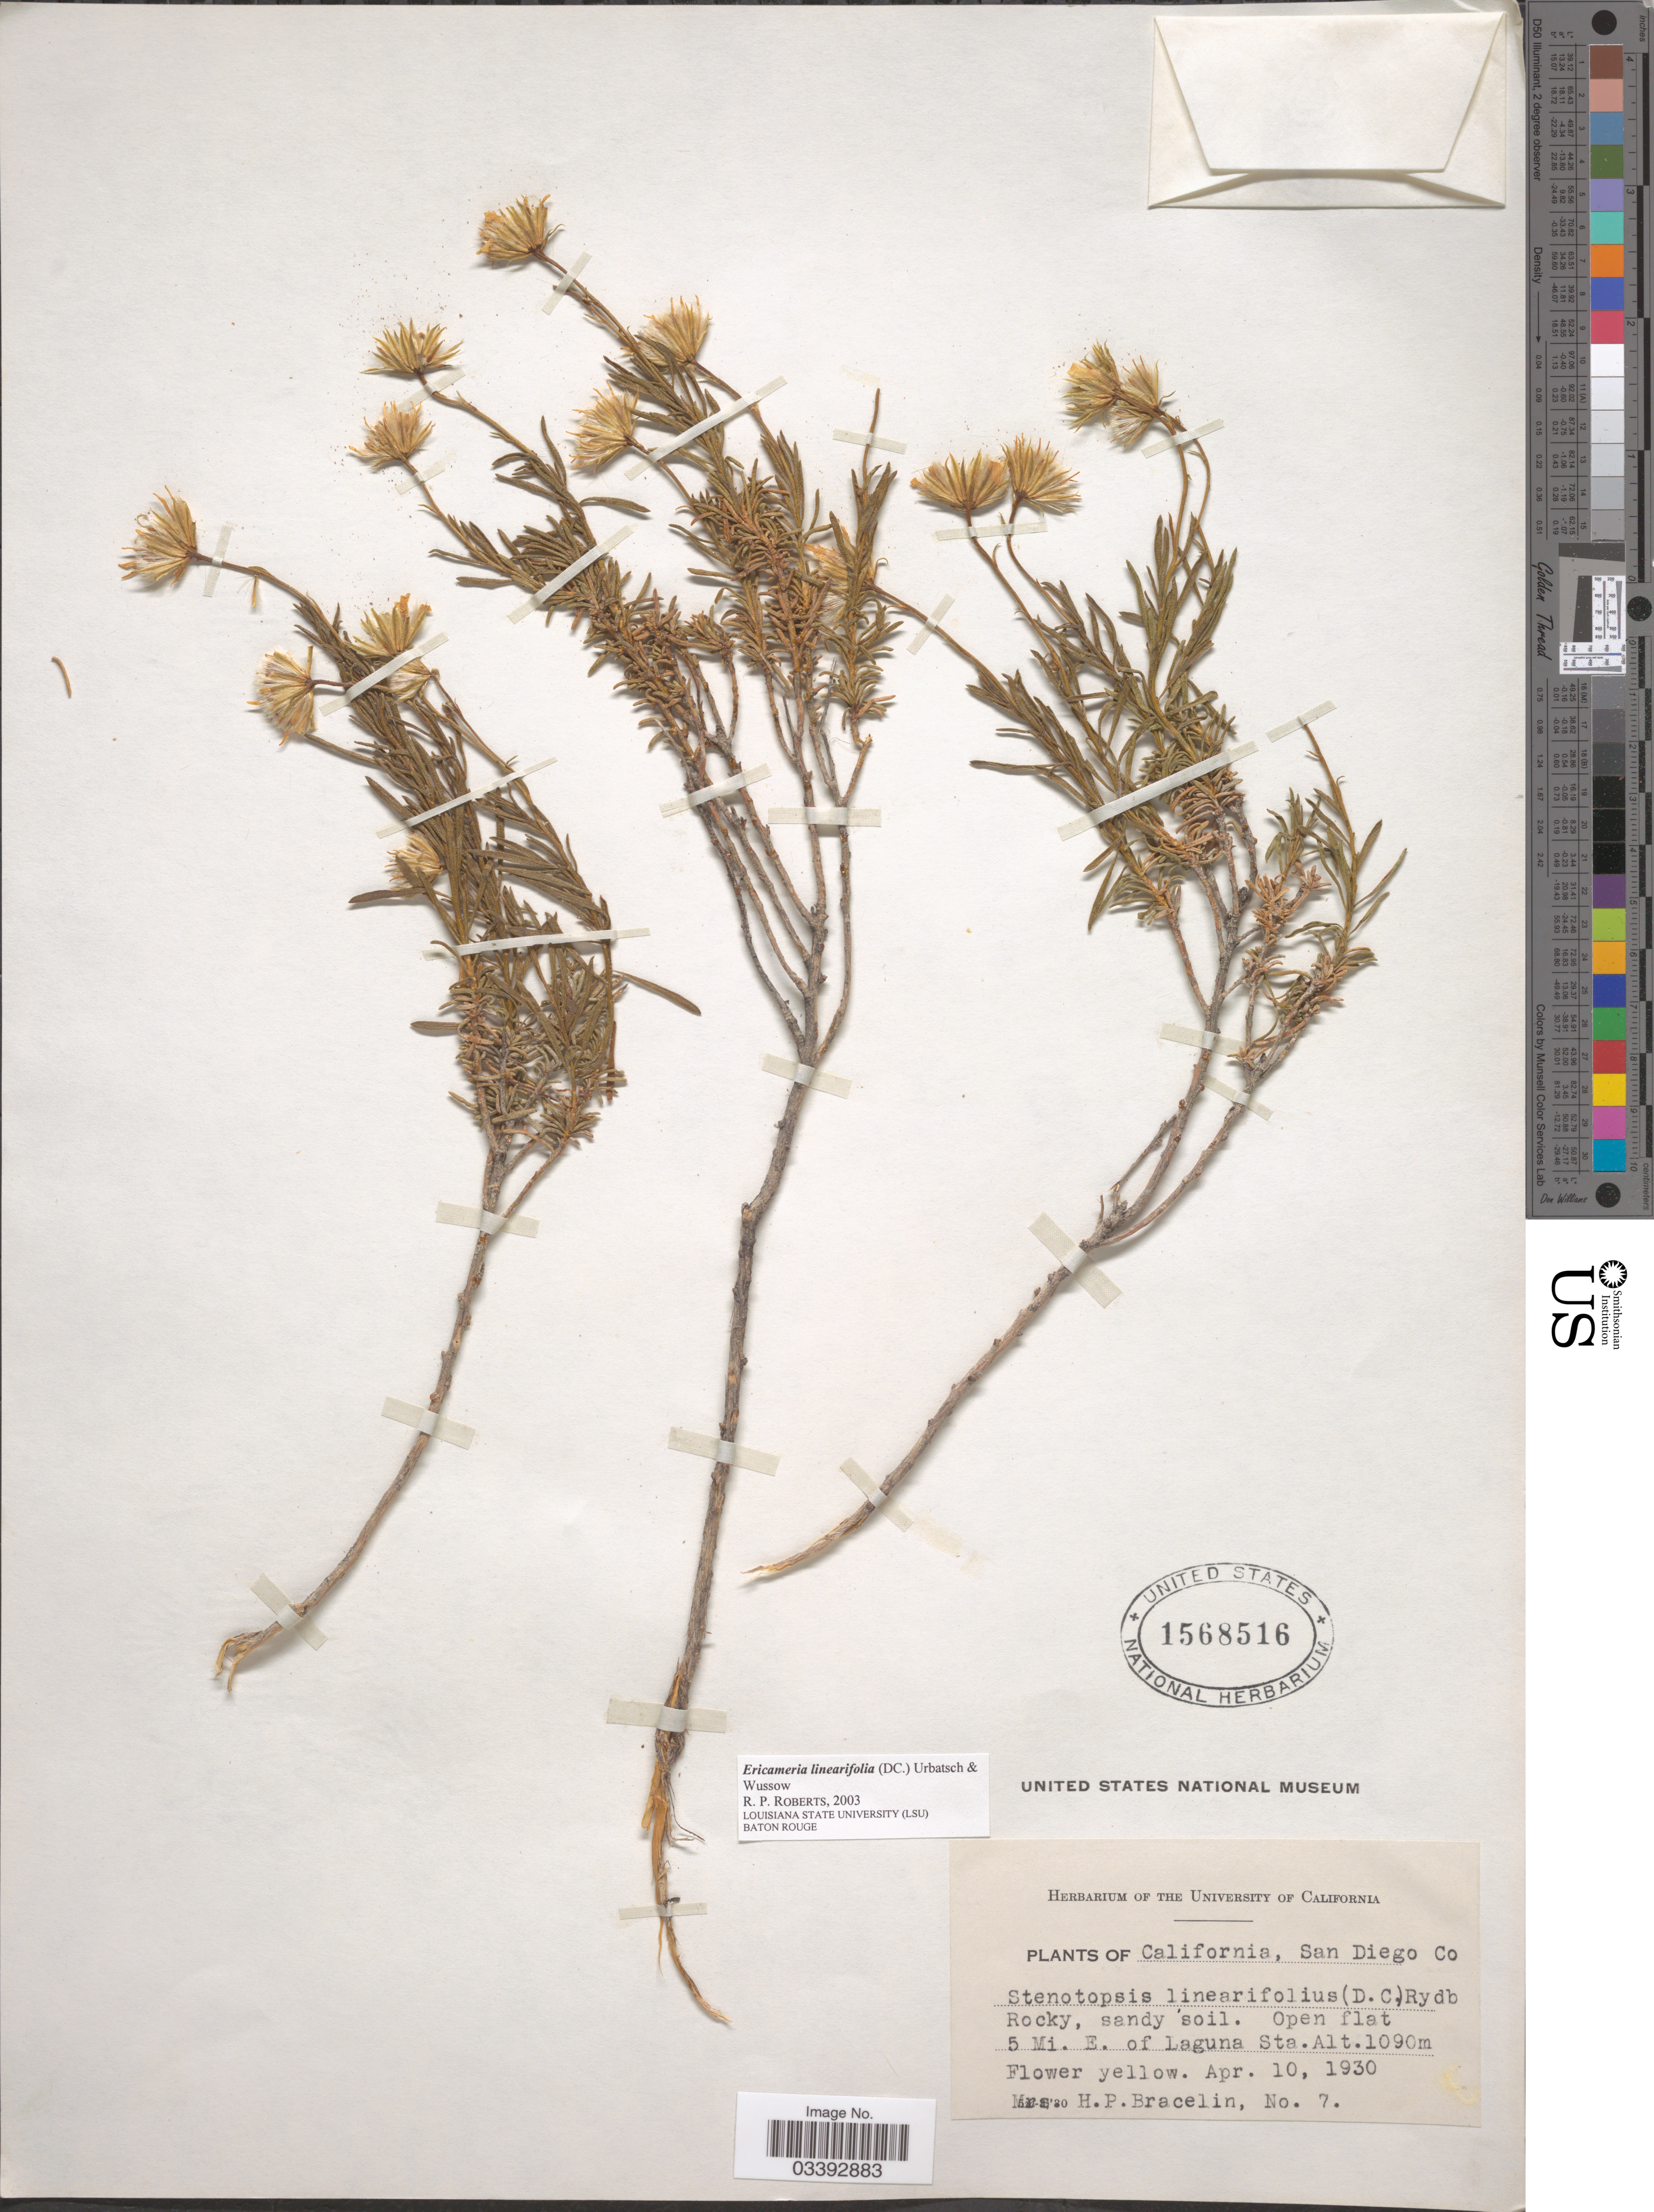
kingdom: Plantae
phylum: Tracheophyta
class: Magnoliopsida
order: Asterales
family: Asteraceae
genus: Ericameria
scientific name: Ericameria linearifolia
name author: (DC.) Urbatsch & Wussow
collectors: H. Bracelin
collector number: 7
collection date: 1930-04-10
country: United States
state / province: California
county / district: San Diego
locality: San Diego Co., Open flat 5 Mi. E. of Laguna Sta.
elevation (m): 1090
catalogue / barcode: US 1568516